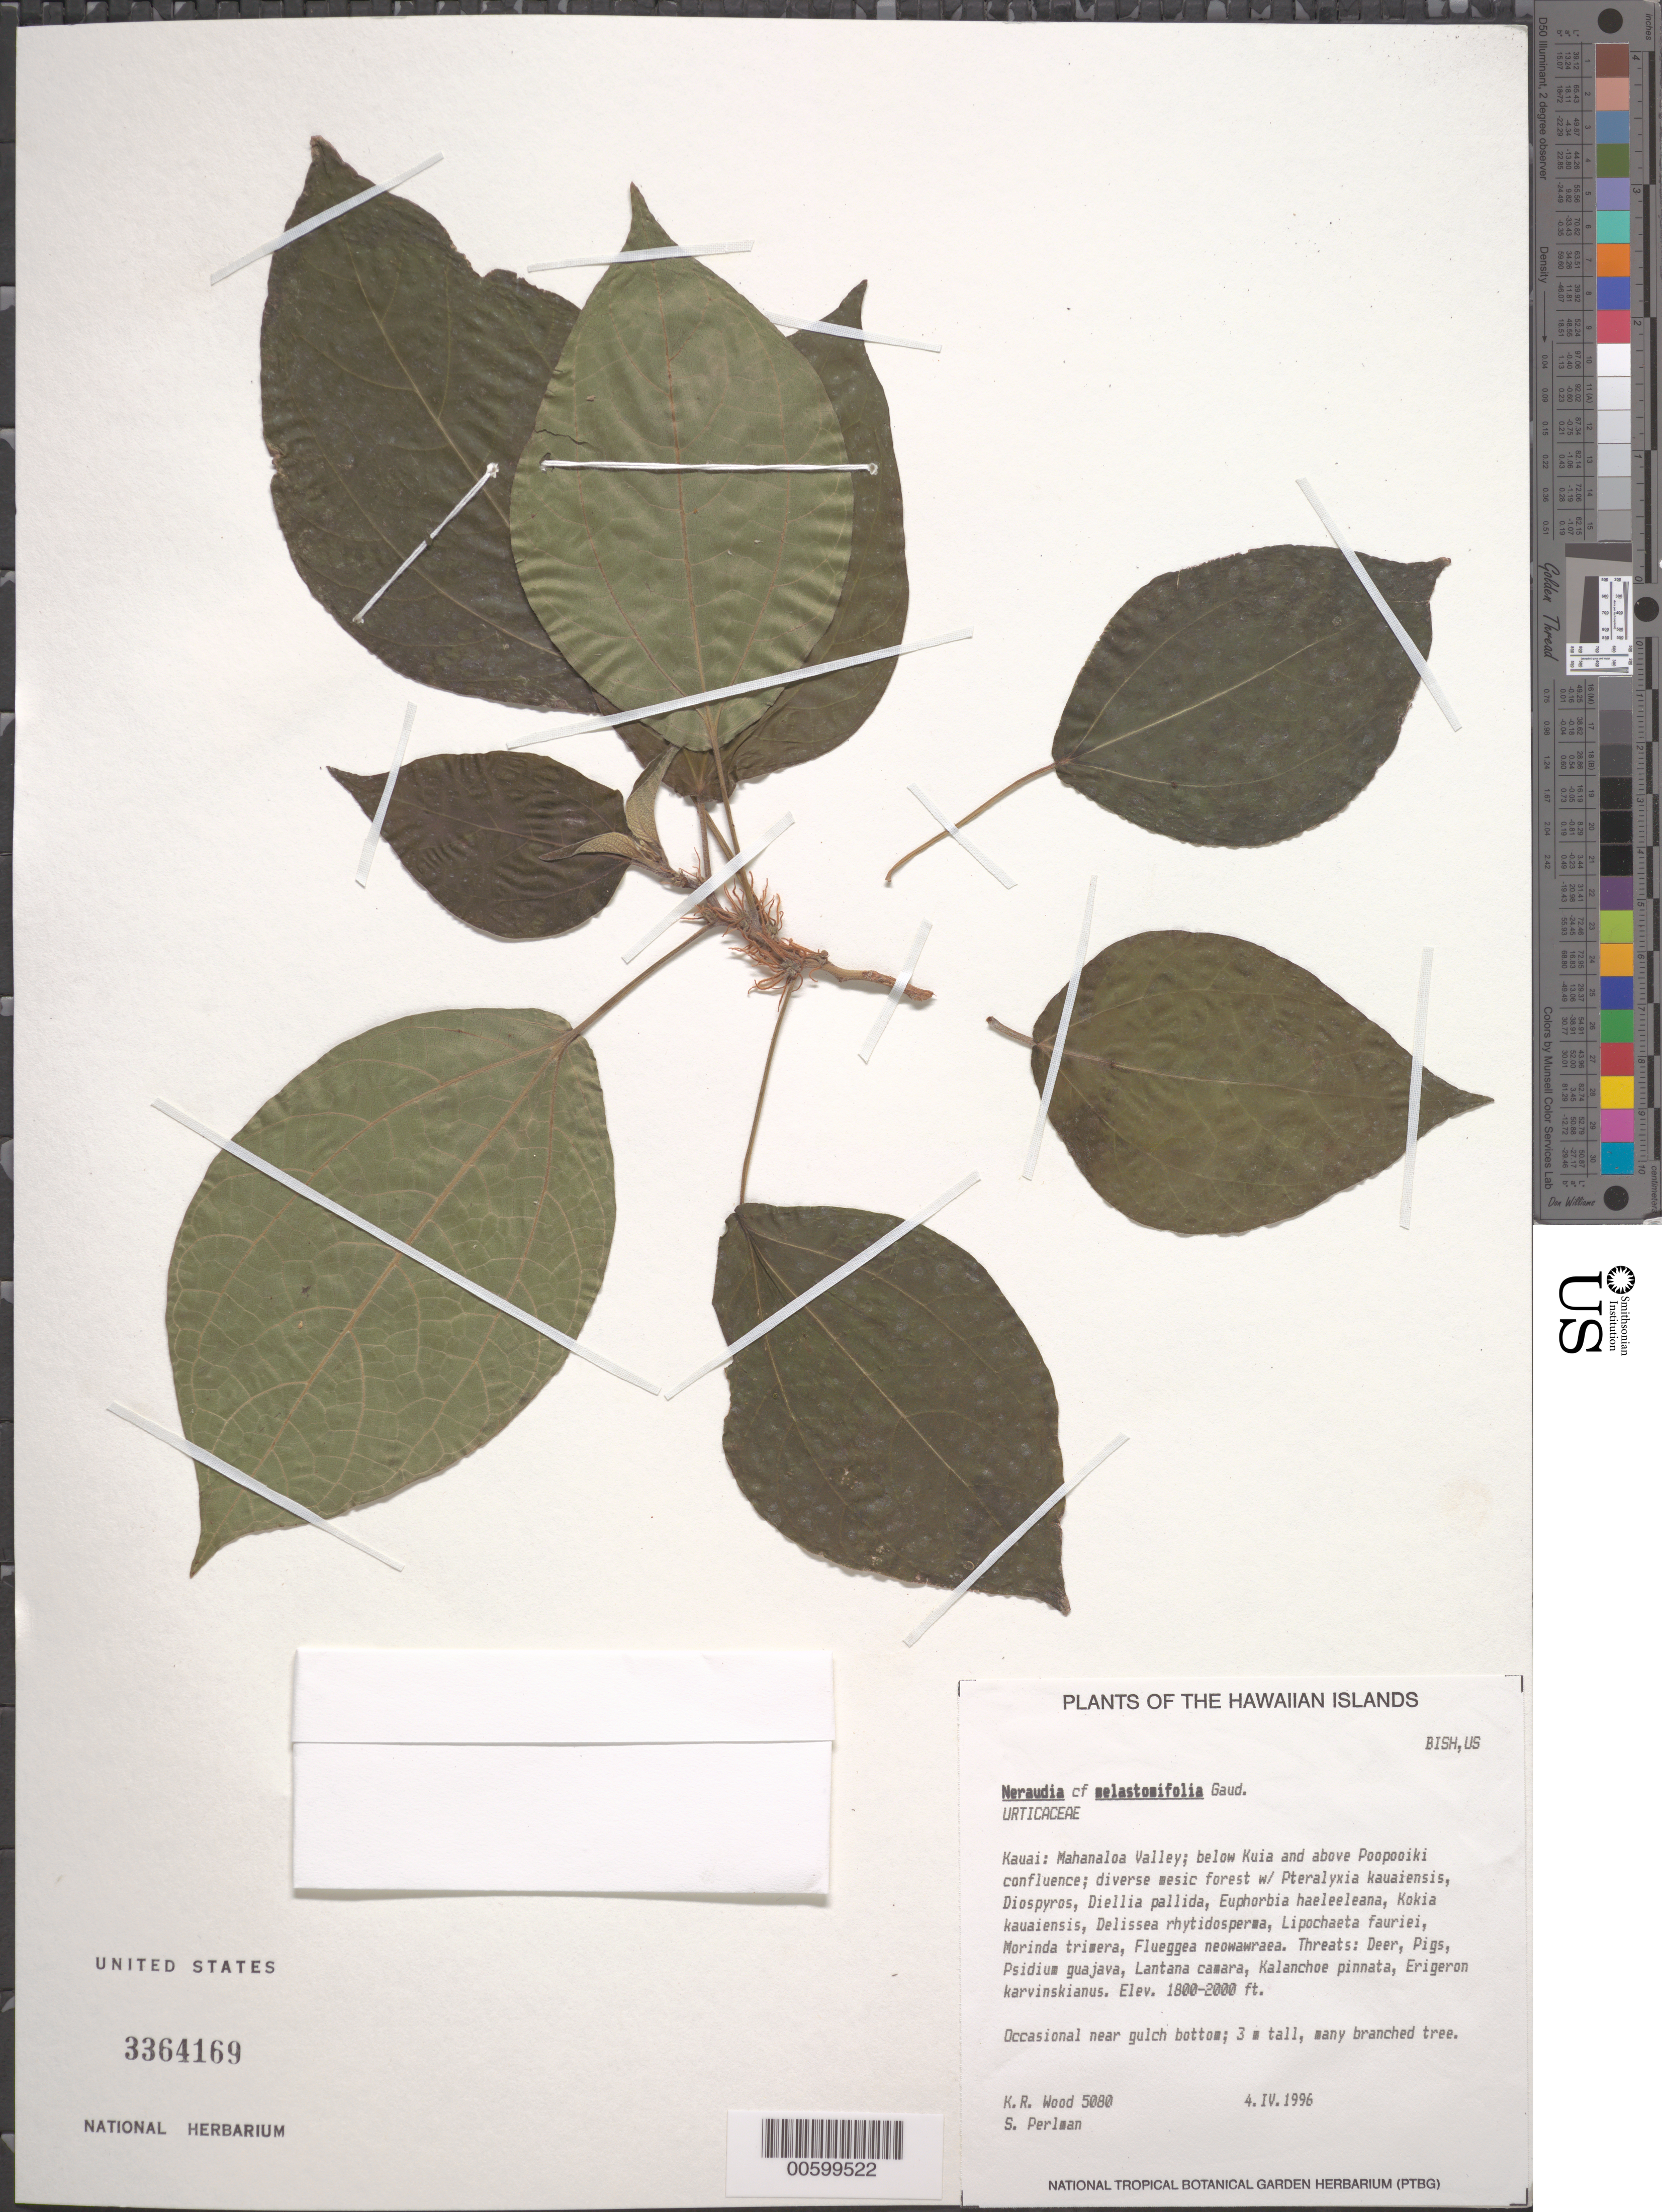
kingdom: Plantae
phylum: Tracheophyta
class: Magnoliopsida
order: Rosales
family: Urticaceae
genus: Neraudia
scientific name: Neraudia melastomifolia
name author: Gaudich.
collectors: K. R. Wood & S. P. Perlman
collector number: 5080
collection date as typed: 4 Apr 1996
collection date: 1996-04-04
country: United States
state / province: Hawaii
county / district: Kauai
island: Kaua'i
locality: Mahanaloa Valley; below Kuia and above Poopooiki confluence.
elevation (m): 548.64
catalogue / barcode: US 3364169